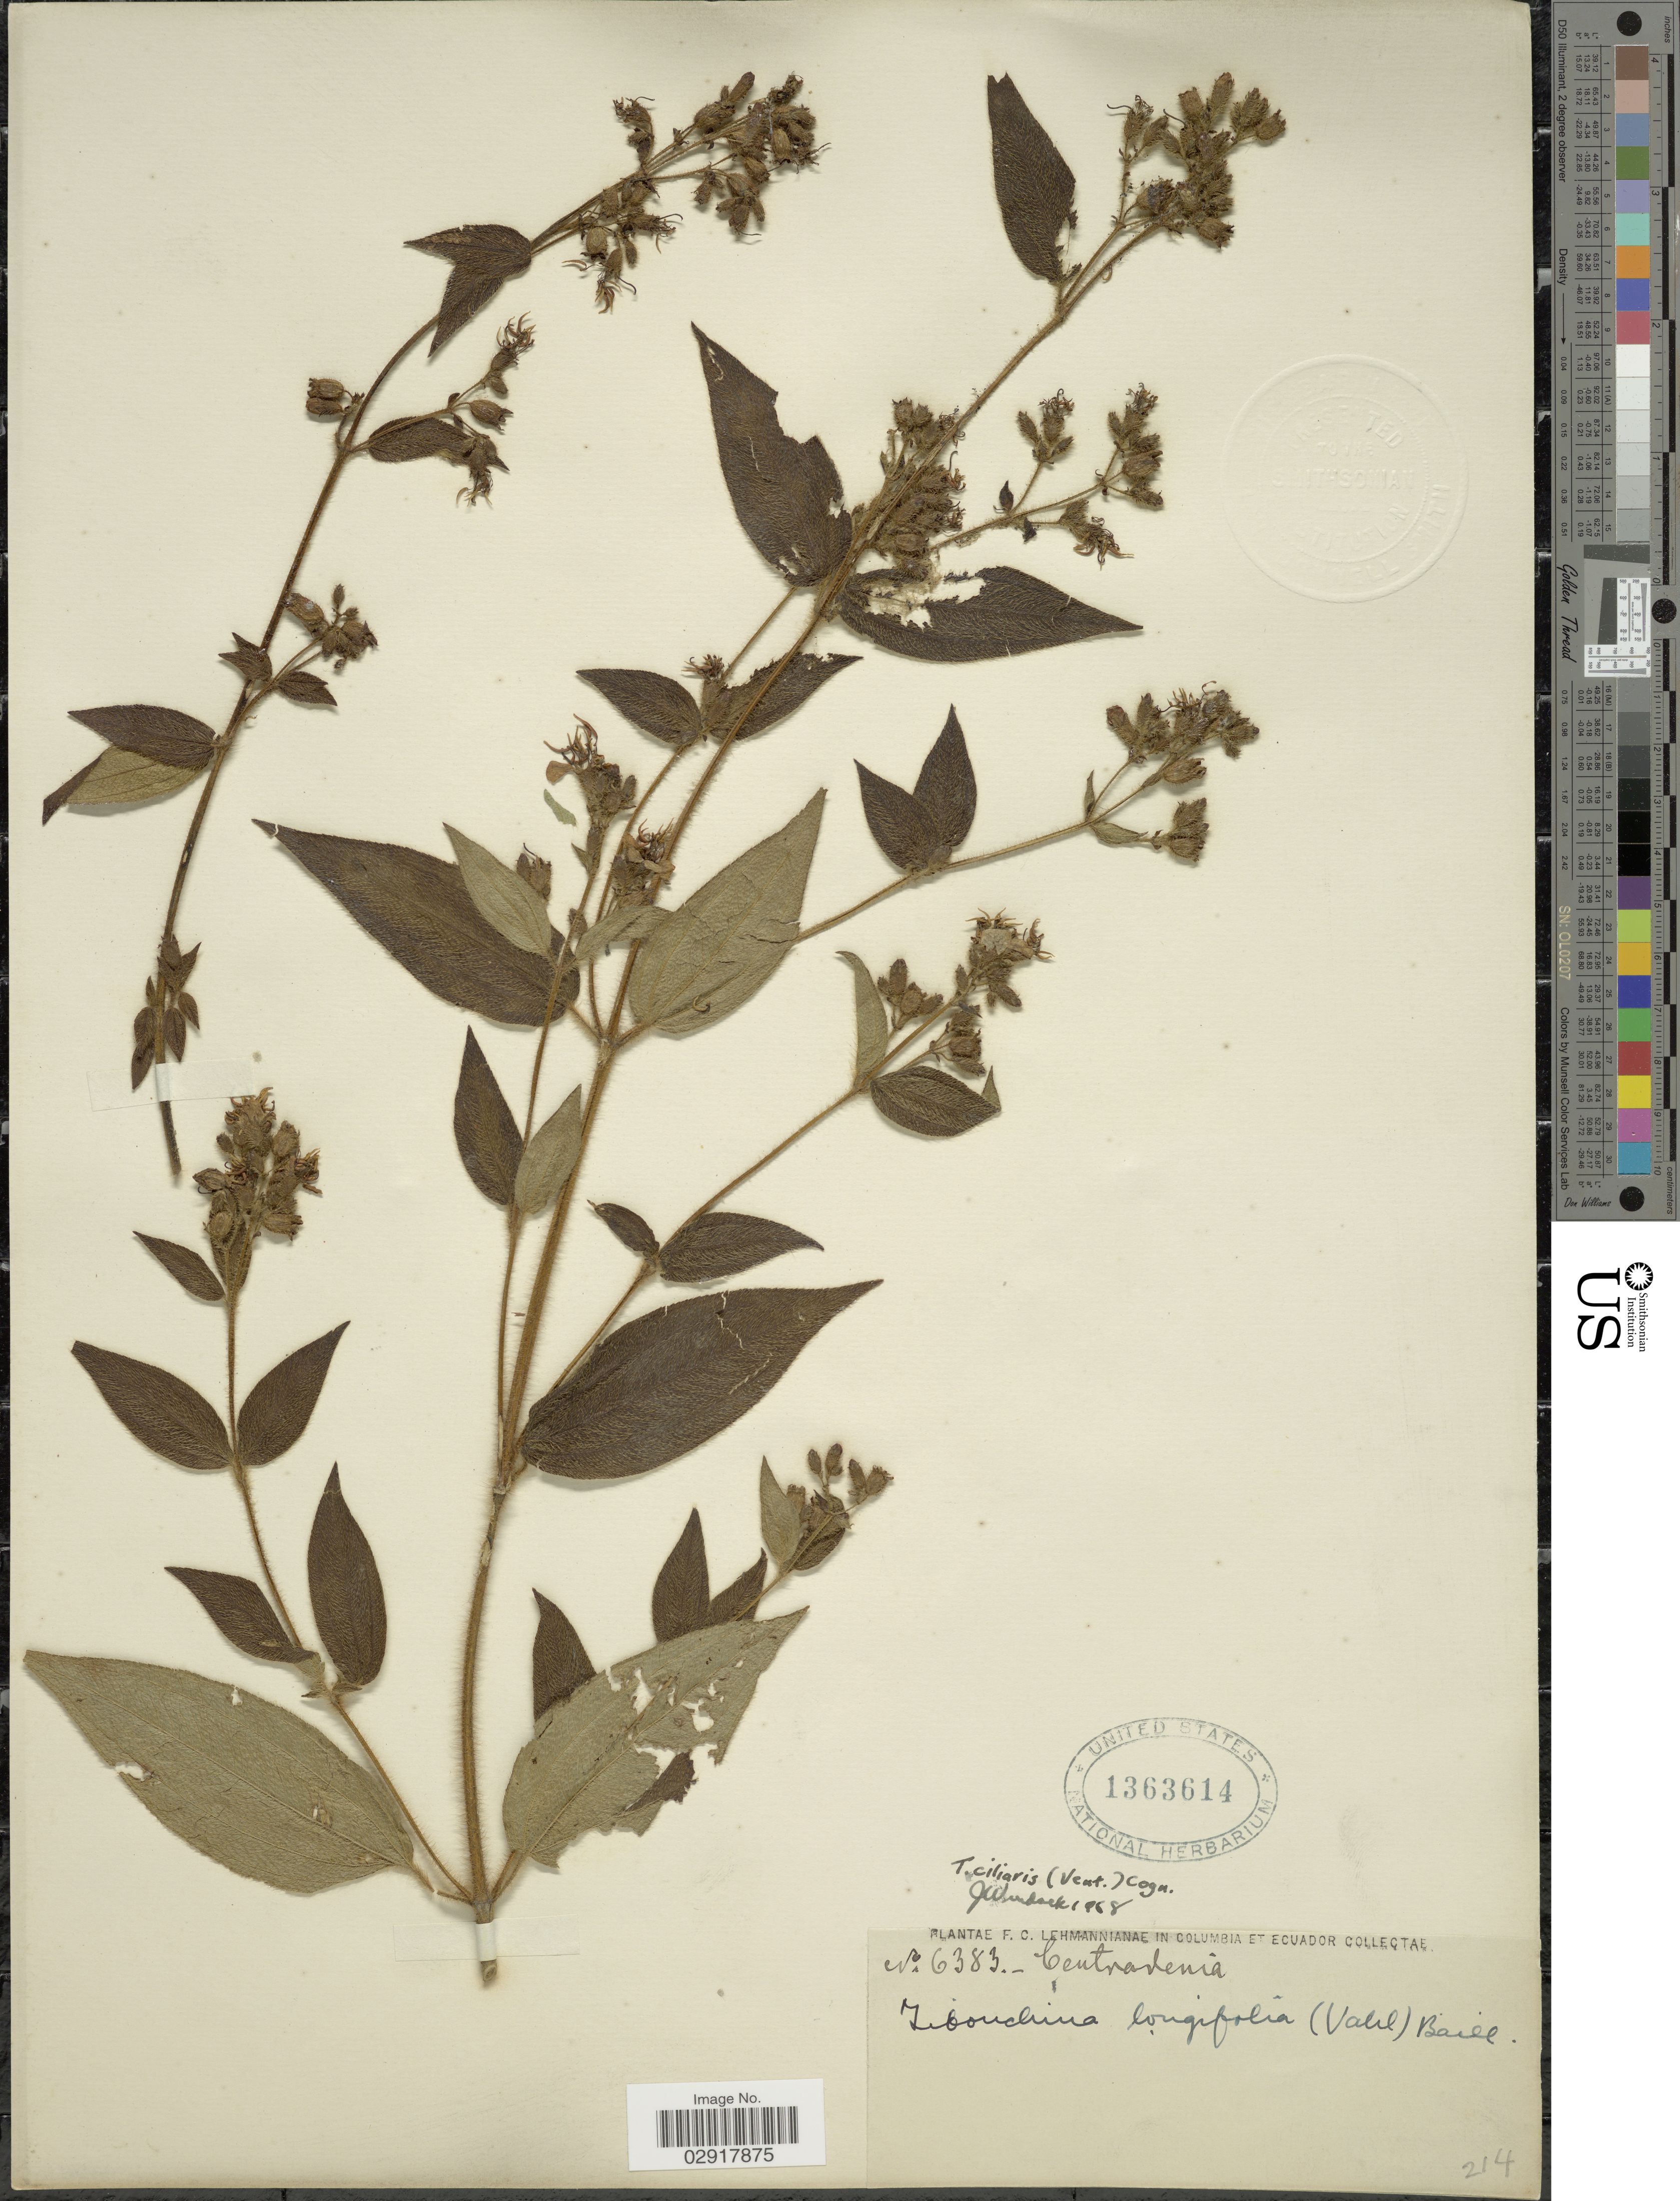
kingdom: Plantae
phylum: Tracheophyta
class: Magnoliopsida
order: Myrtales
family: Melastomataceae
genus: Chaetogastra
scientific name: Chaetogastra ciliaris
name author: (Vent.) DC.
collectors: F. C. Lehmann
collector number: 6383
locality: In Columbia et Ecuador.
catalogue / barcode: US 1363614